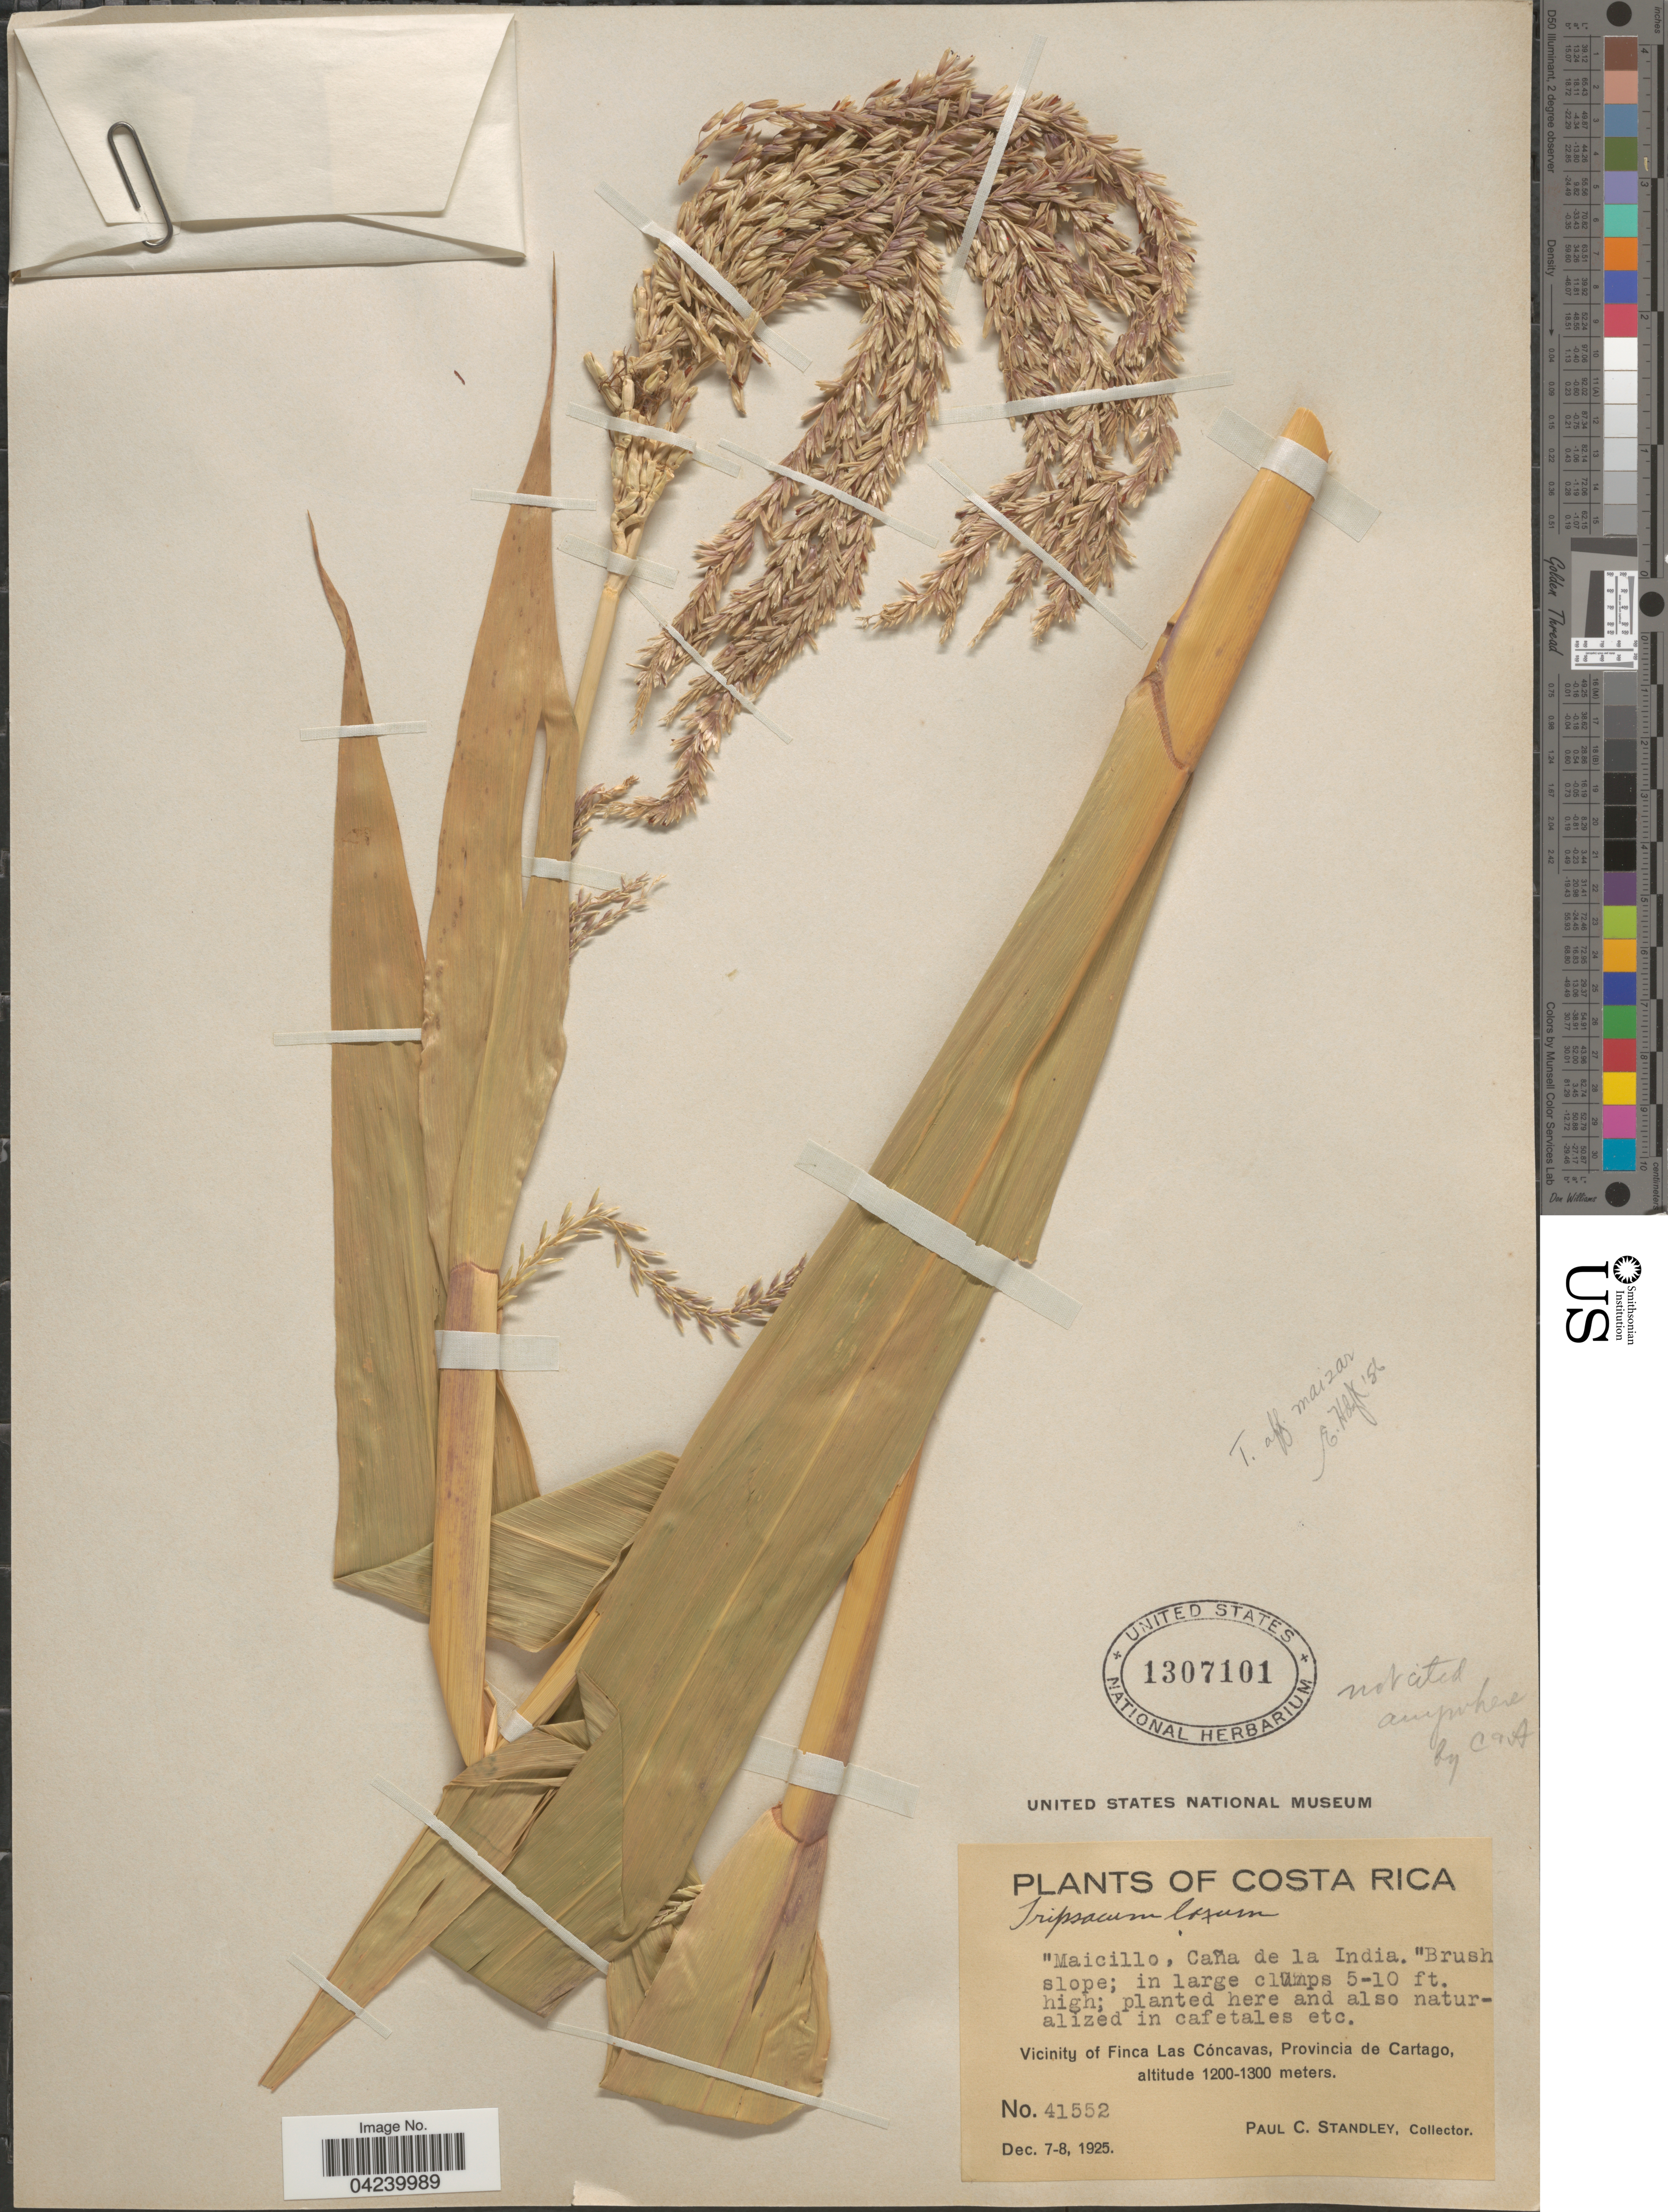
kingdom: Plantae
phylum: Tracheophyta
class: Liliopsida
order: Poales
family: Poaceae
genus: Tripsacum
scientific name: Tripsacum maizar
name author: Hern.-Xol. & Randolph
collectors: P. C. Standley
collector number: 41552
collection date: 1925-12-07/1925-12-08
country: Costa Rica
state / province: Cartago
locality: Maicillo, Caña de la India.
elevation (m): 1200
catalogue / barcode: US 1307101